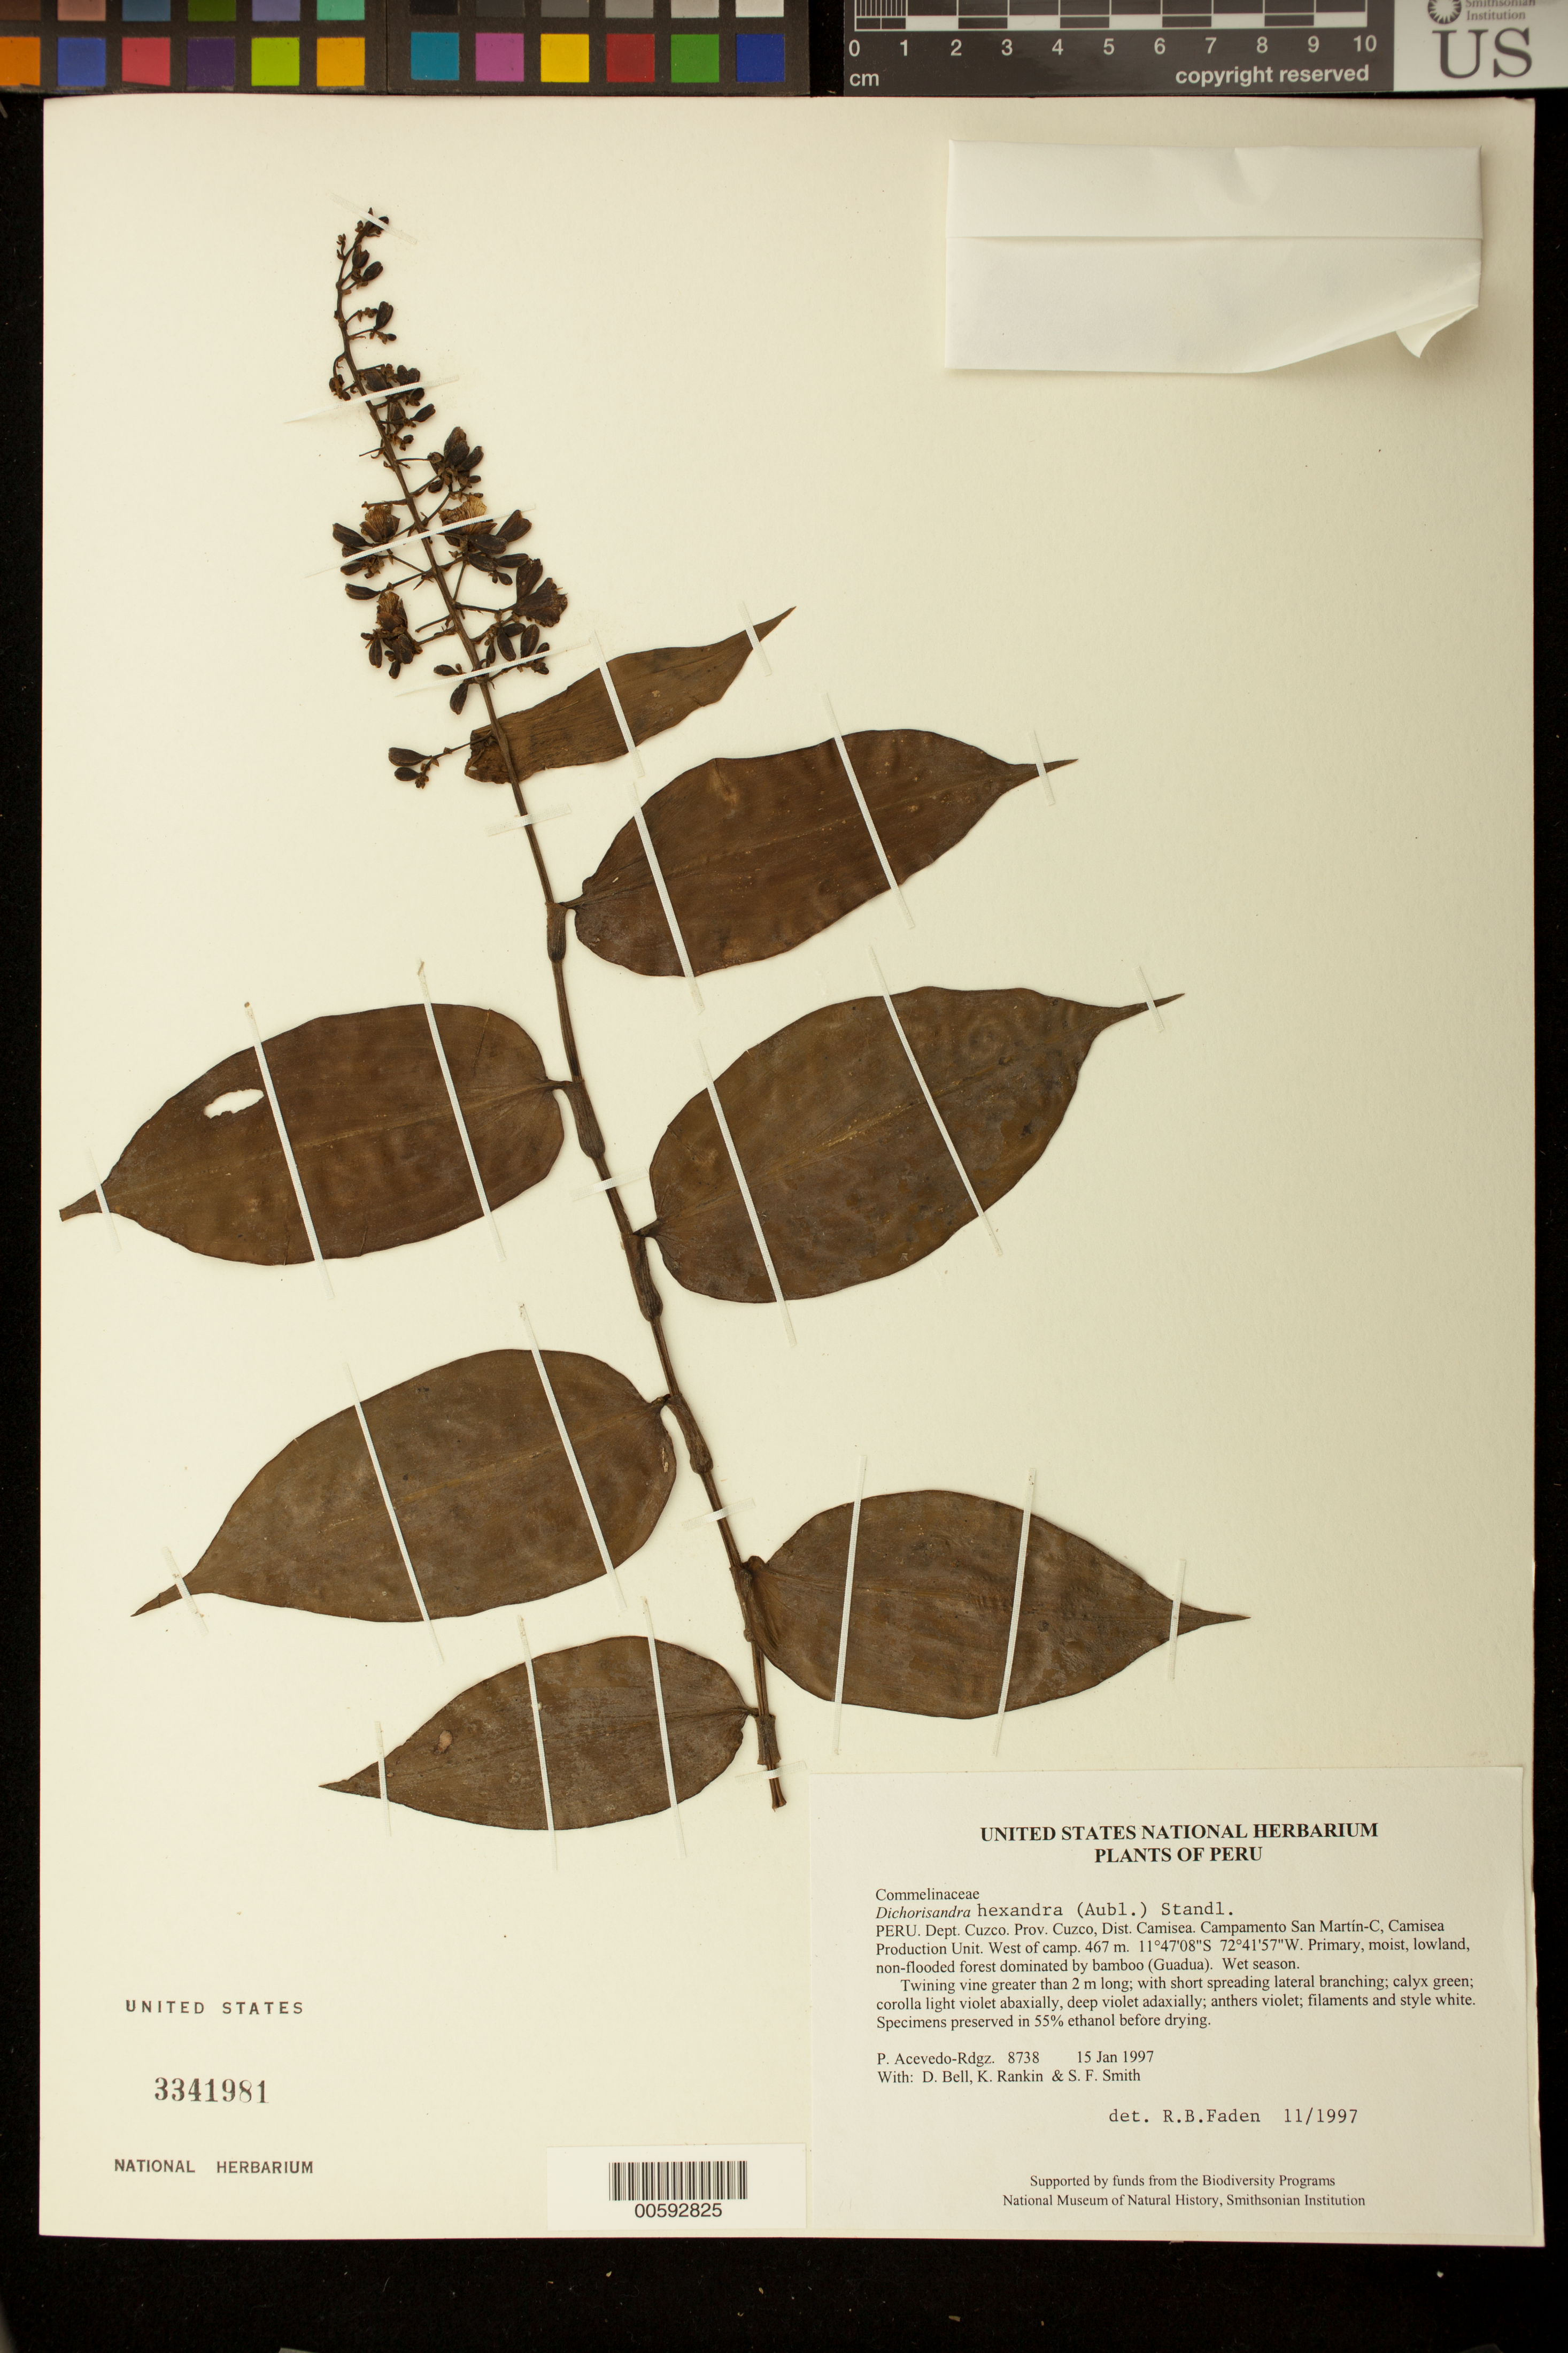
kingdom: Plantae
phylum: Tracheophyta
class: Liliopsida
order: Commelinales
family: Commelinaceae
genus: Dichorisandra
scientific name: Dichorisandra hexandra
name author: (Aubl.) Standl.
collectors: P. Acevedo-Rodr., D. A. Bell, K. B. Rankin & S.F. Smith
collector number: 8738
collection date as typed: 15 Jan 1997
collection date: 1997-01-15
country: Peru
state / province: Cusco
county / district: Cusco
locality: Districto Camisea, Campamento San Martín-C, Camisea Production Unit. West of camp.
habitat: Primary, moist, lowland, non-flooded forest dominated by bamboo (Guadua). Wet season.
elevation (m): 467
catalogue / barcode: US 3341981